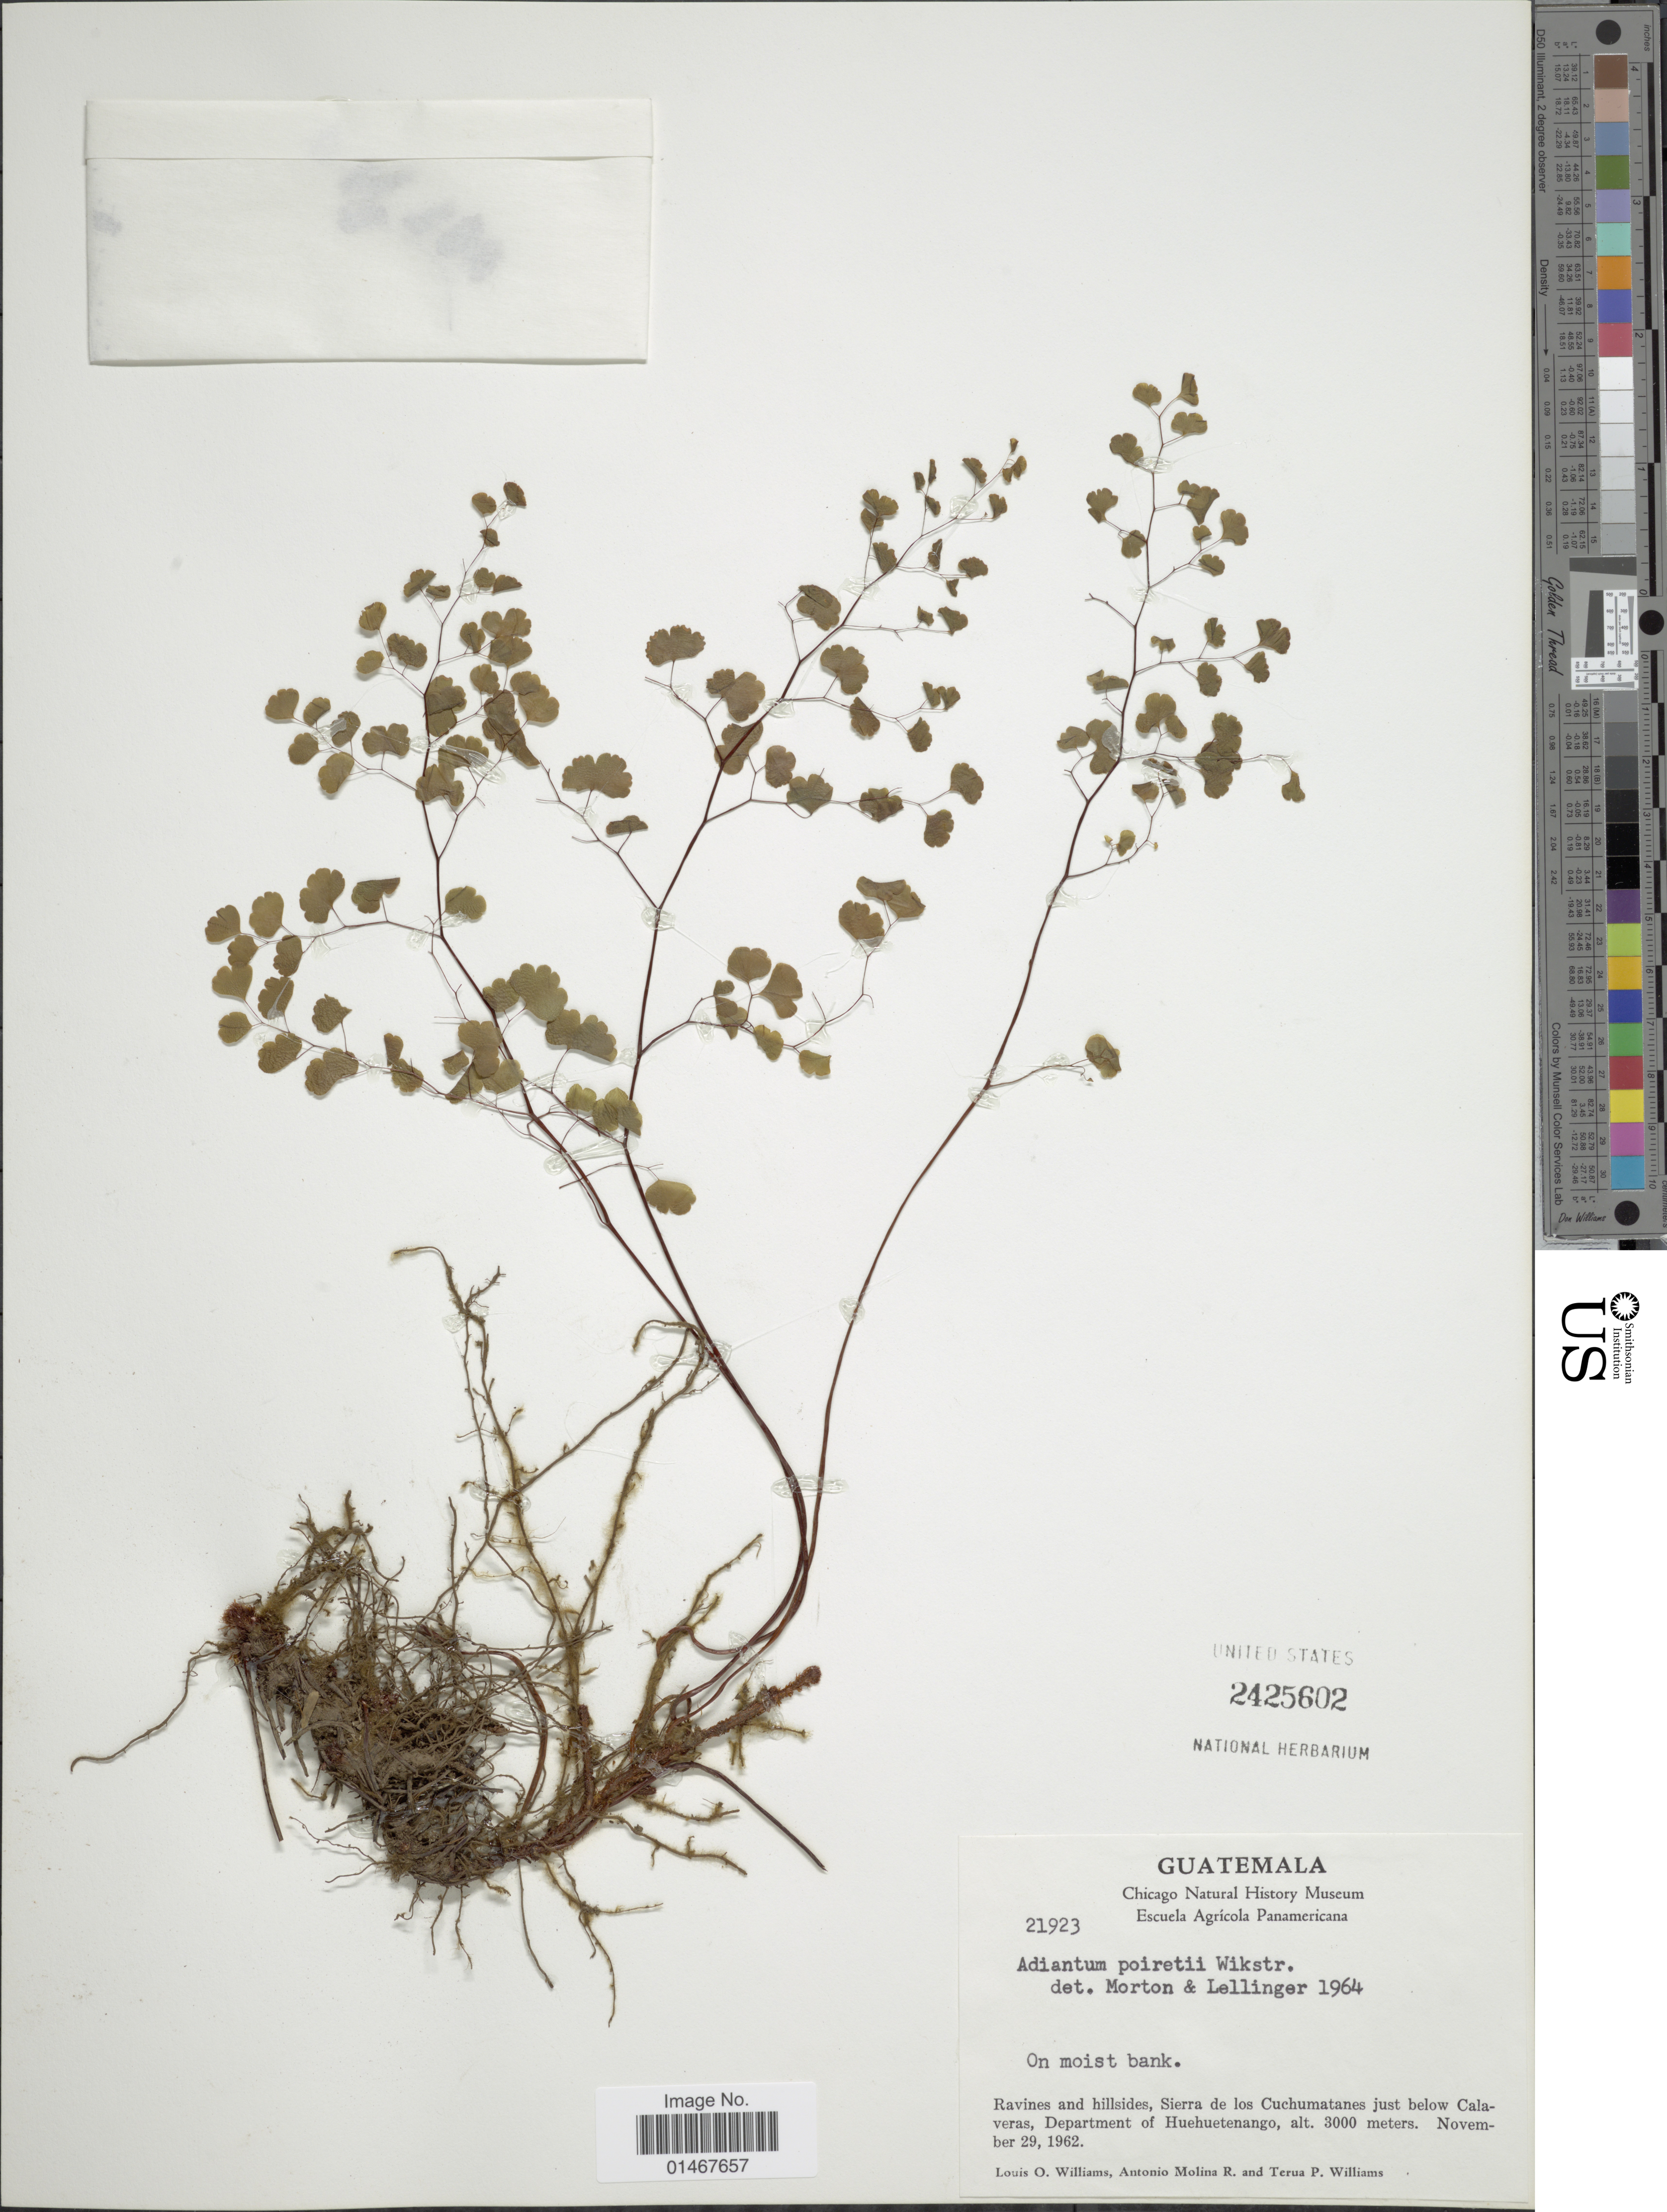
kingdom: Plantae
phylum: Tracheophyta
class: Polypodiopsida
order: Polypodiales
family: Pteridaceae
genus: Adiantum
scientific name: Adiantum poiretii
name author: Wikstr.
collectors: L. O. Williams, A. Molina R. & T. P. Williams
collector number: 21923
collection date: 1962-11-29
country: Guatemala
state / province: Huehuetenango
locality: Ravines and hillsides, Sierra de los Cuchumatanes just below Calaveras, Department of Huehuetenango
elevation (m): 3000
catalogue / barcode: US 2425602